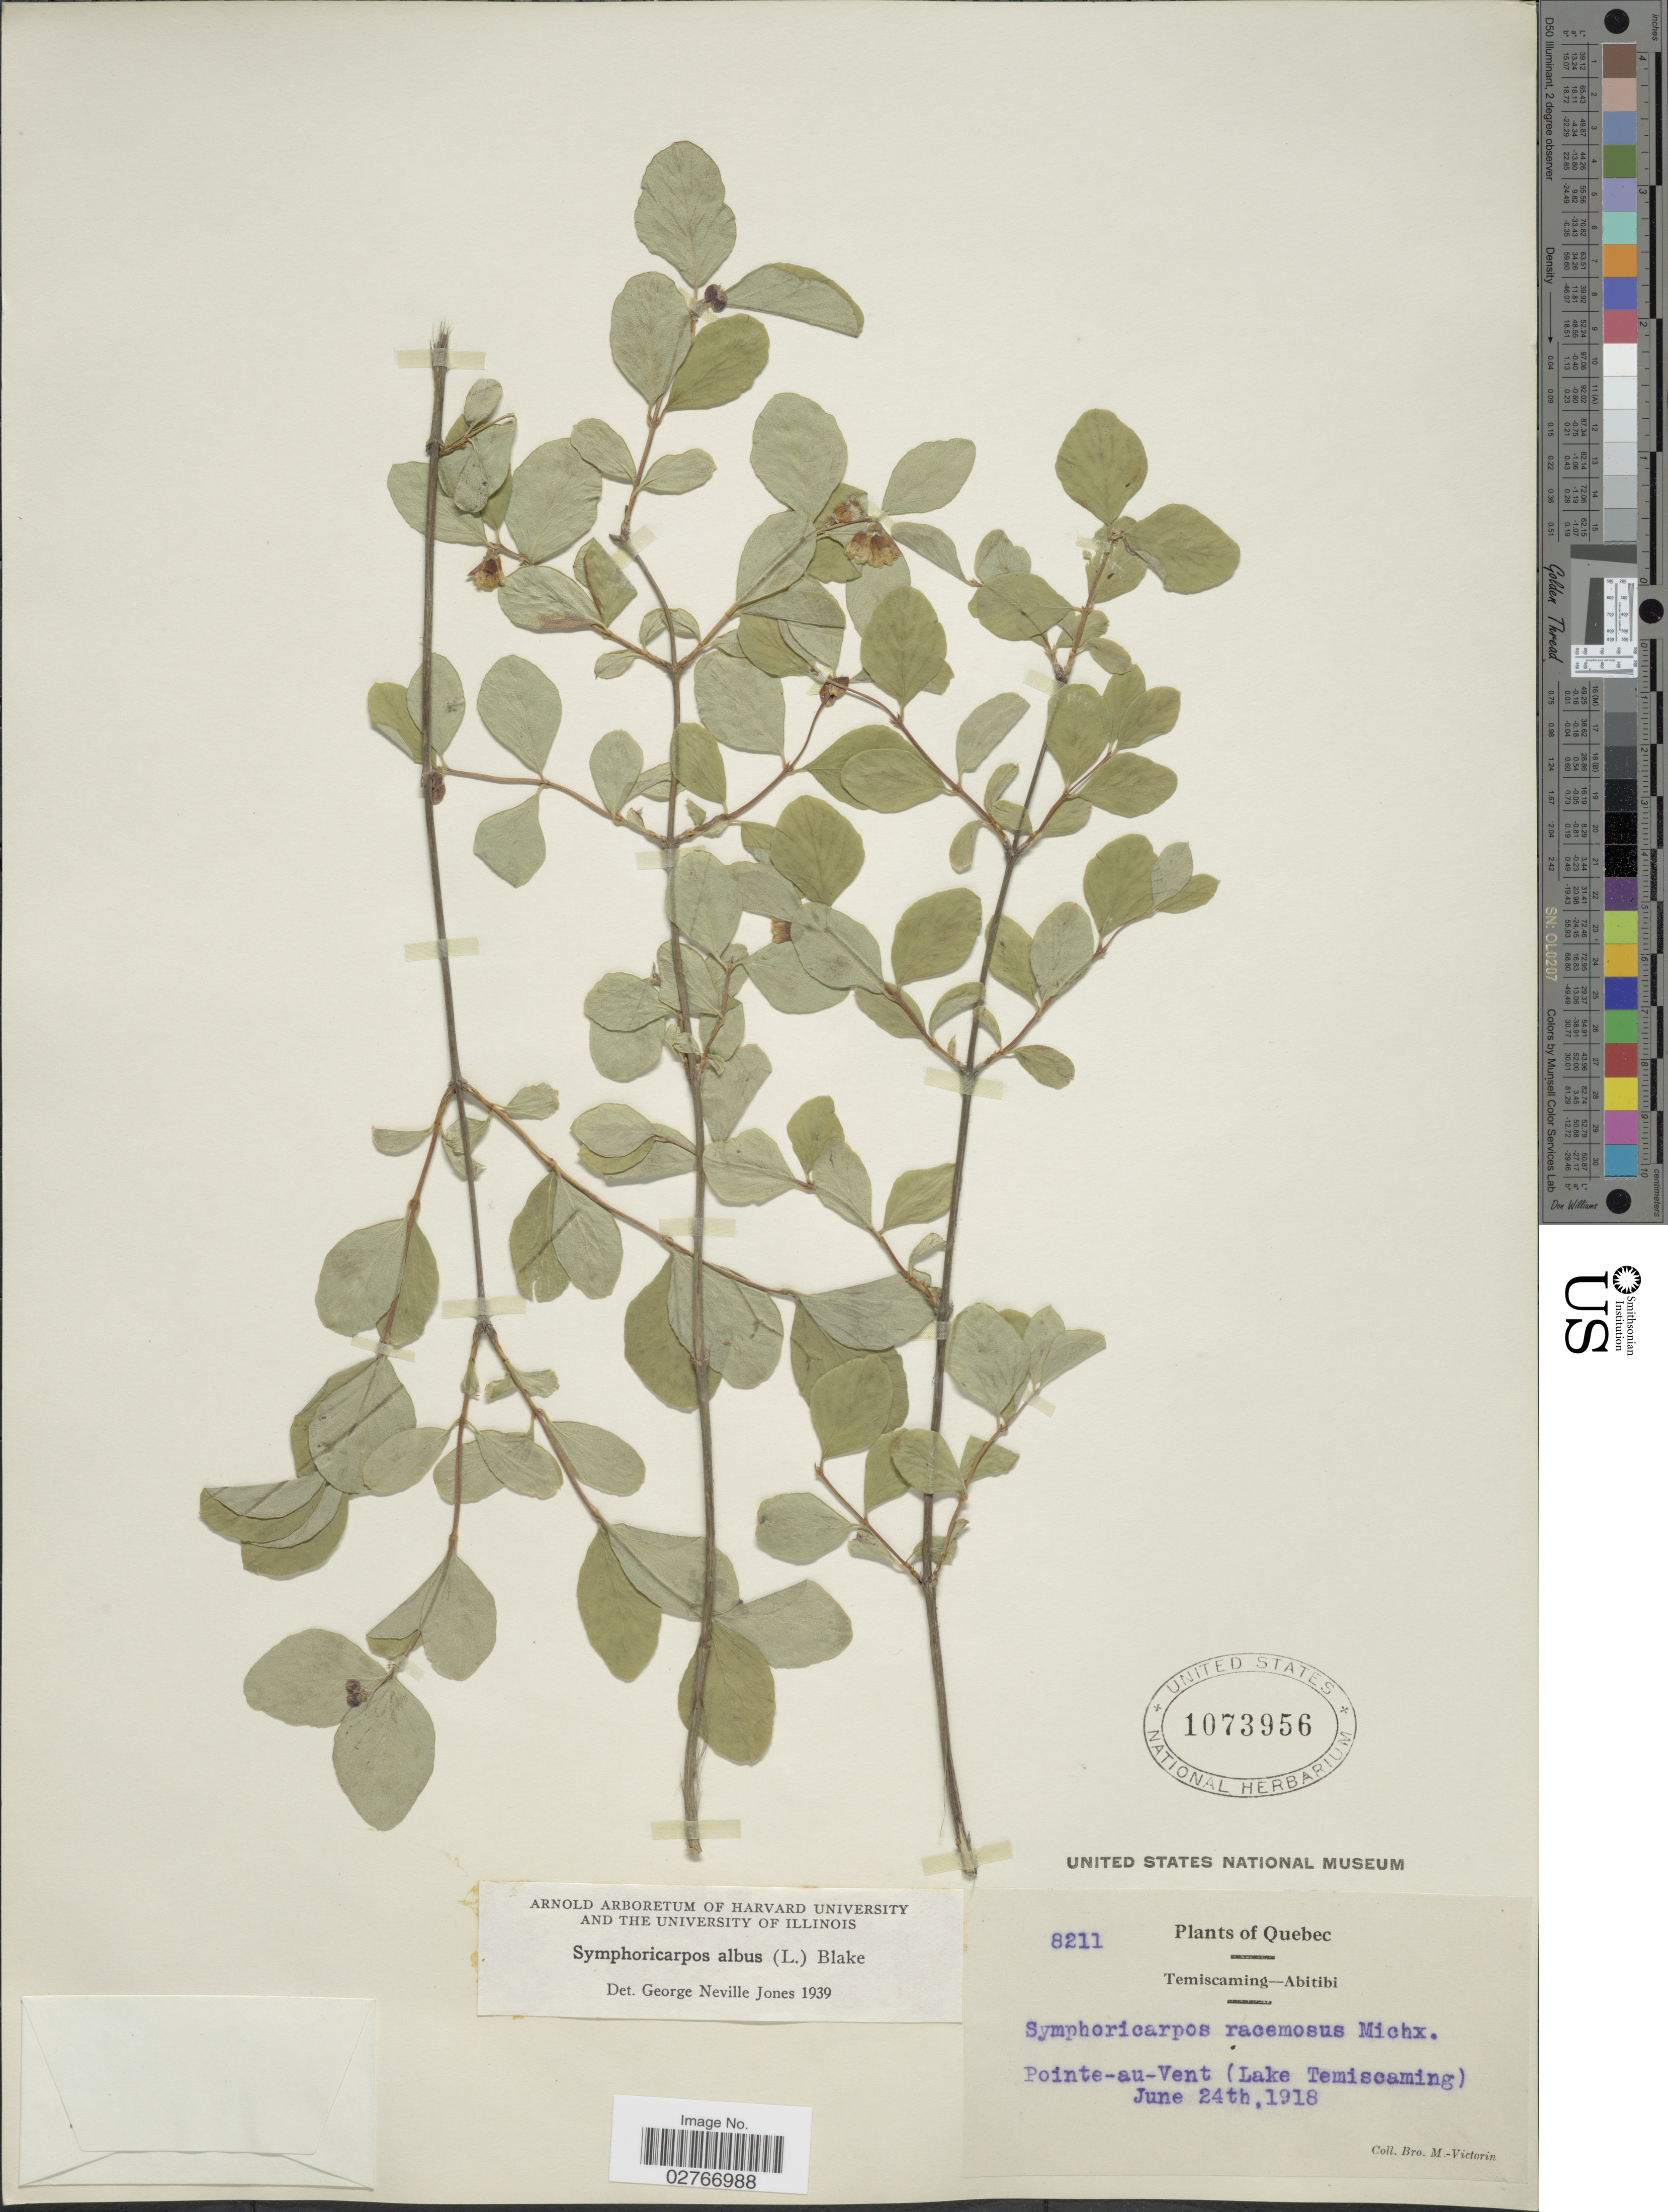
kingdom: Plantae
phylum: Tracheophyta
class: Magnoliopsida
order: Dipsacales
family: Caprifoliaceae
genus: Symphoricarpos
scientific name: Symphoricarpos albus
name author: (L.) S.F. Blake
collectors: Fr. Marie-Victorin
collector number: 8211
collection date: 1918-06-24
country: Canada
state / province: Quebec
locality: Temiscaming-Abitibi. Pointe-au-Vent (Lake Temiscaming).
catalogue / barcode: US 1073956